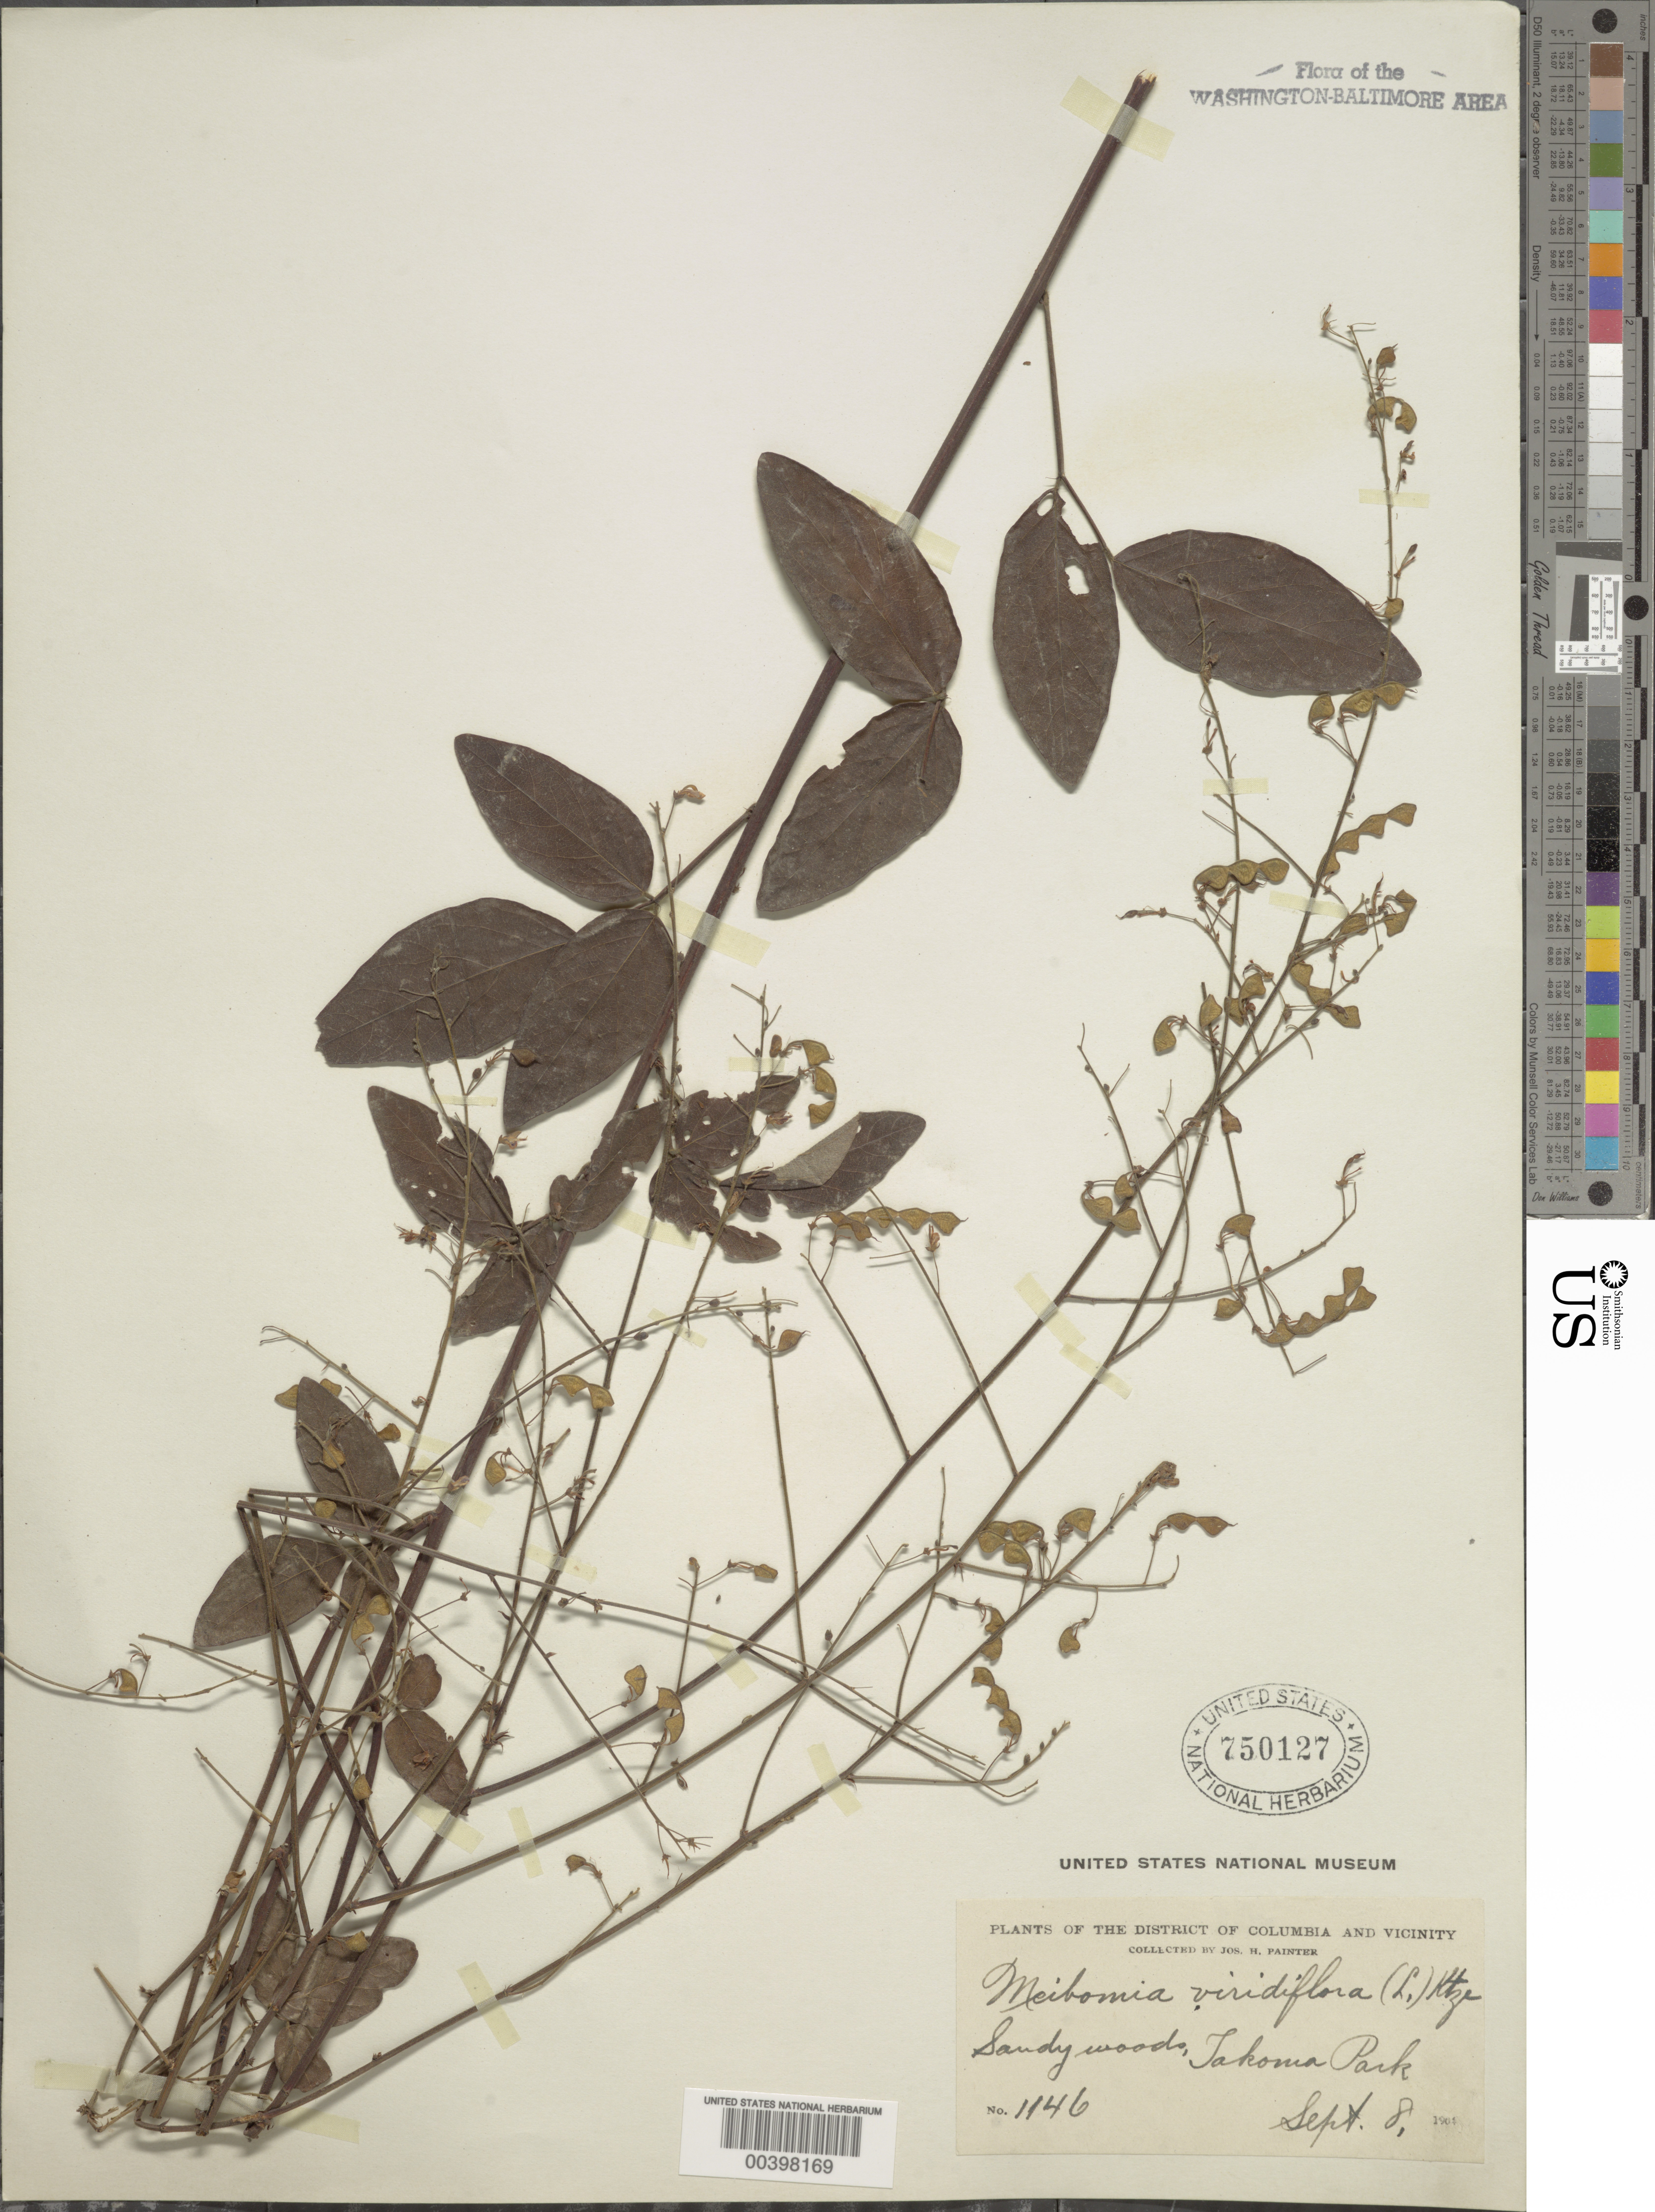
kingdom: Plantae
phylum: Tracheophyta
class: Magnoliopsida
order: Fabales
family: Fabaceae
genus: Desmodium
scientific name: Desmodium glabellum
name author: (Michx.) DC.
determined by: Strong, Mark T., (BOT), Smithsonian Institution - National Museum of Natural History (UNITED STATES)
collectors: J. H. Painter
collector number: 1146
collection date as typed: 08 Sep 190-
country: United States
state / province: District of Columbia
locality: Takoma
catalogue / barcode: US 750127